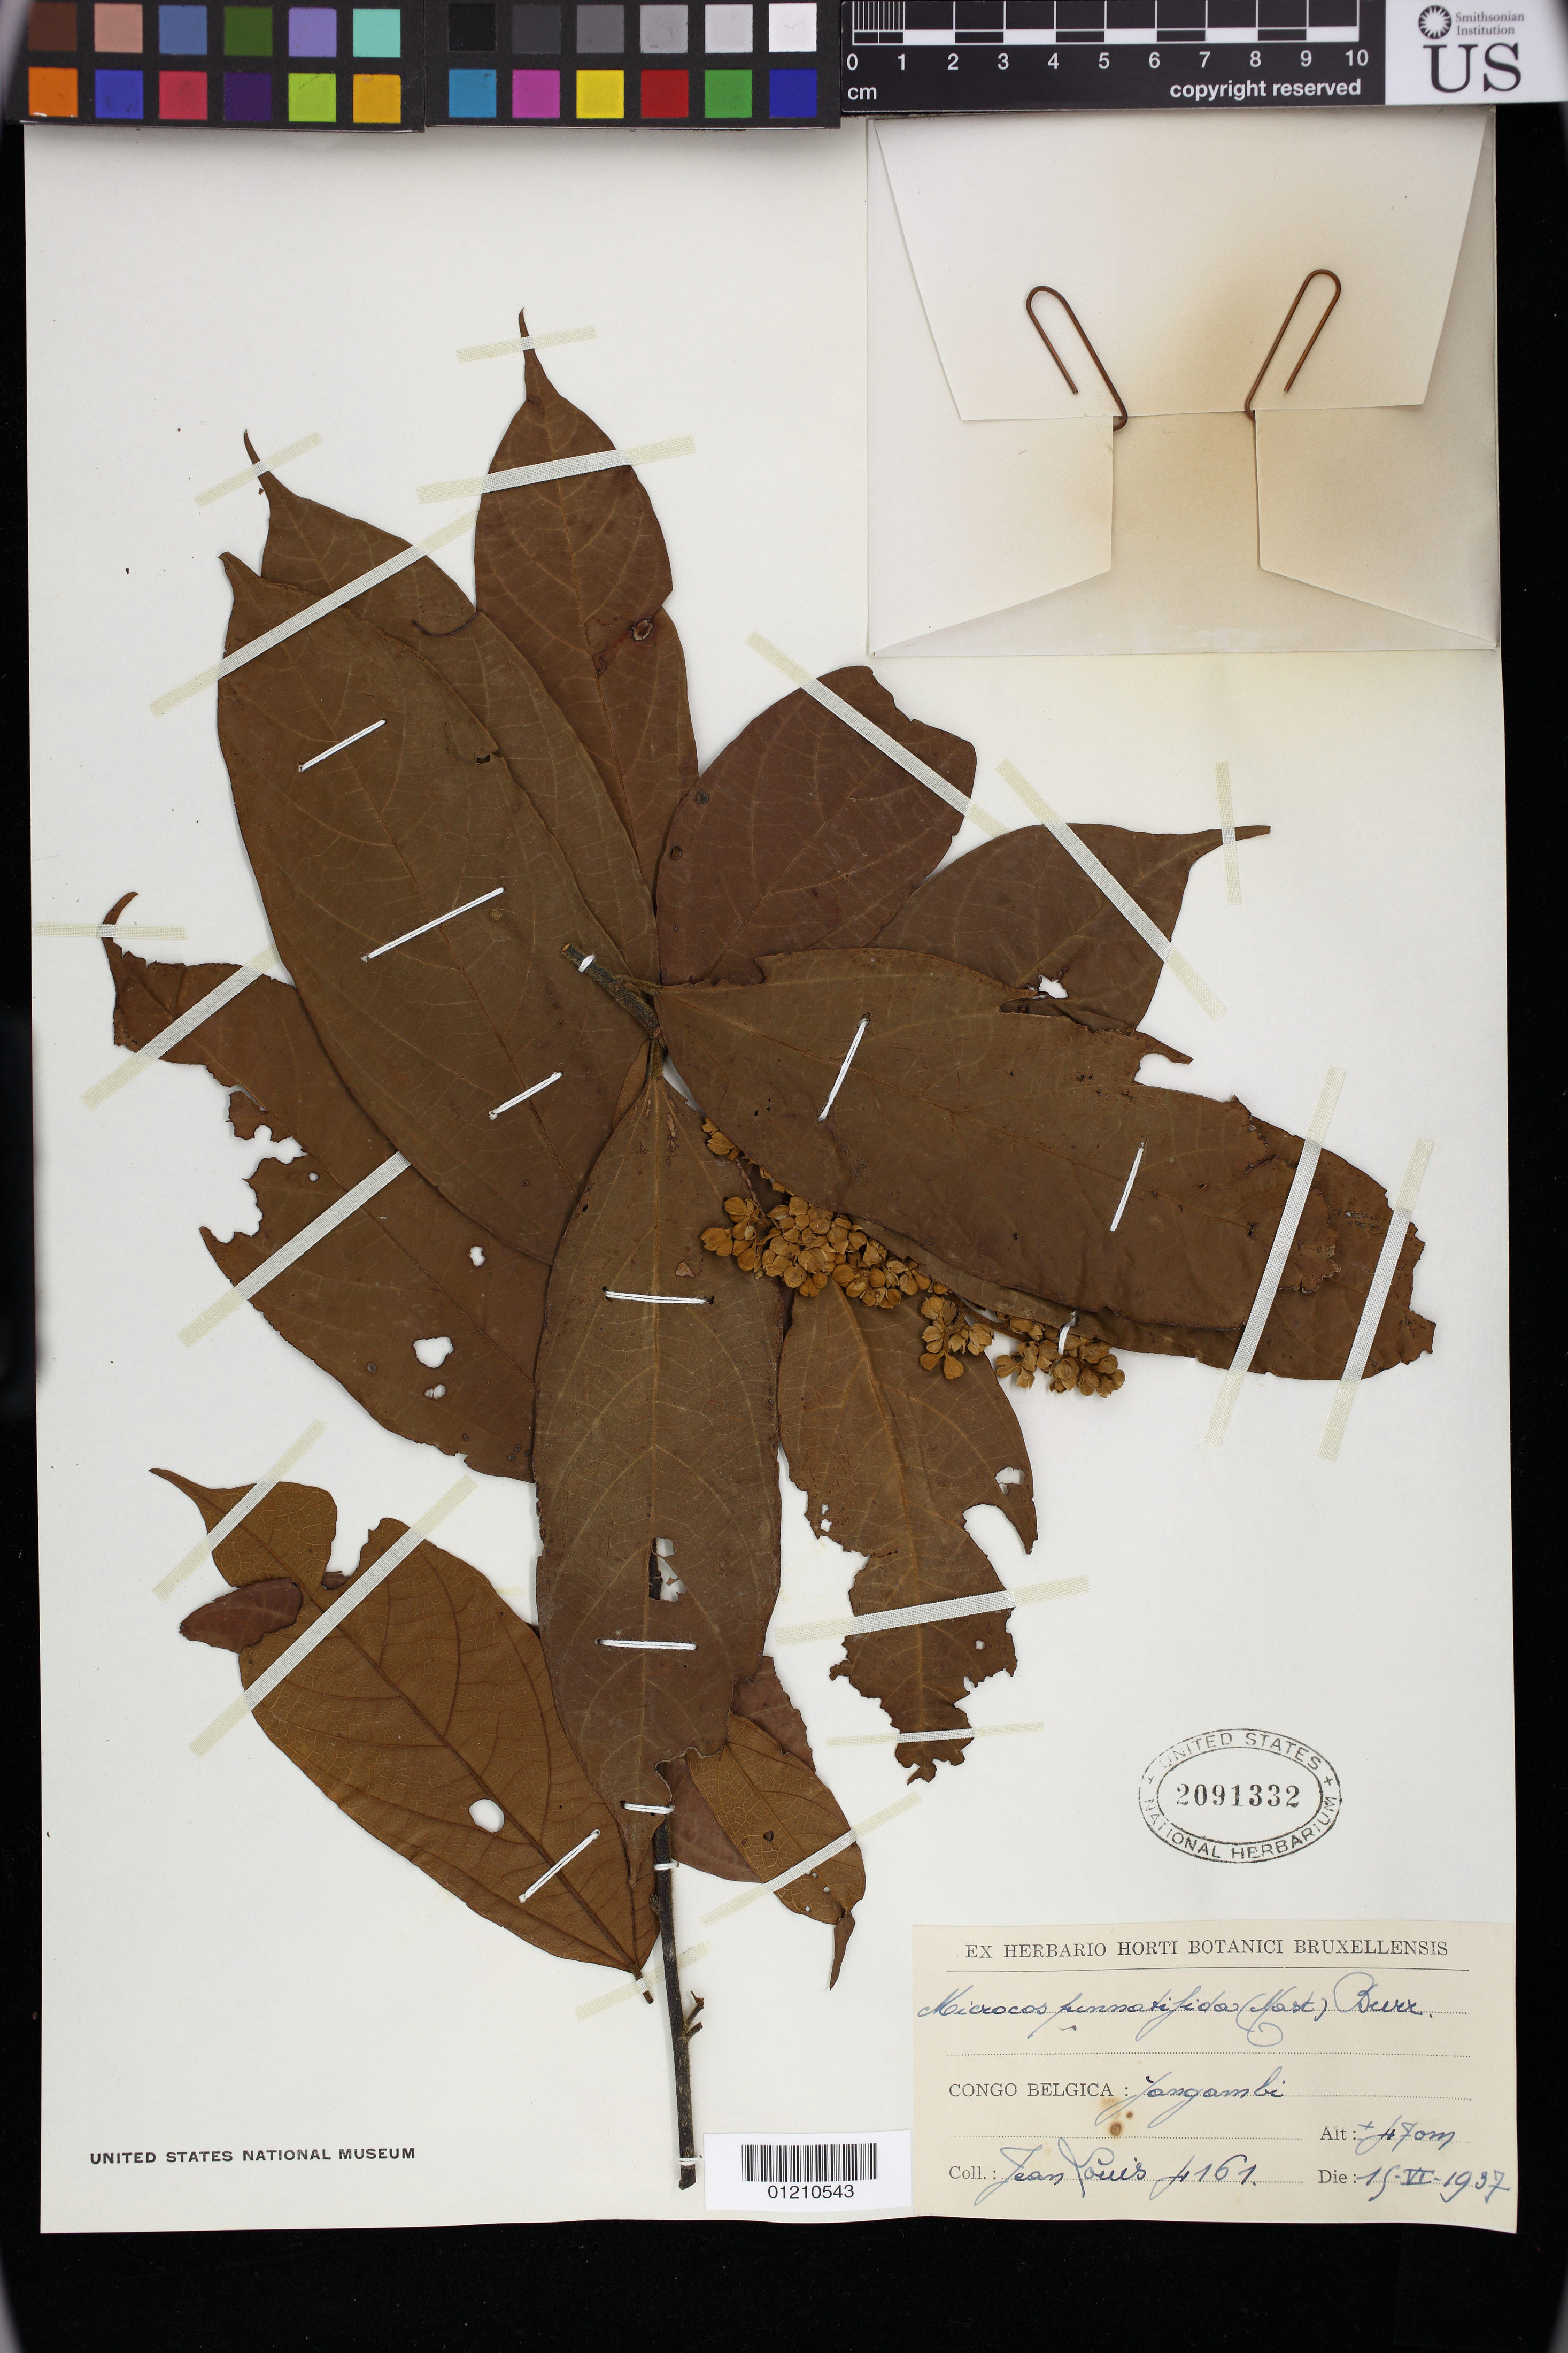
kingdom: Plantae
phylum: Tracheophyta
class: Magnoliopsida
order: Malvales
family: Malvaceae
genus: Microcos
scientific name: Microcos pinnatifida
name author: Burret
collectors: J. Louis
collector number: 4161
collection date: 1937-06-15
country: Congo, Democratic Republic of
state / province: Tshopo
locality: Yangombi [INTERPRETTED: Yangambi]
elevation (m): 470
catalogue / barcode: US 2091332